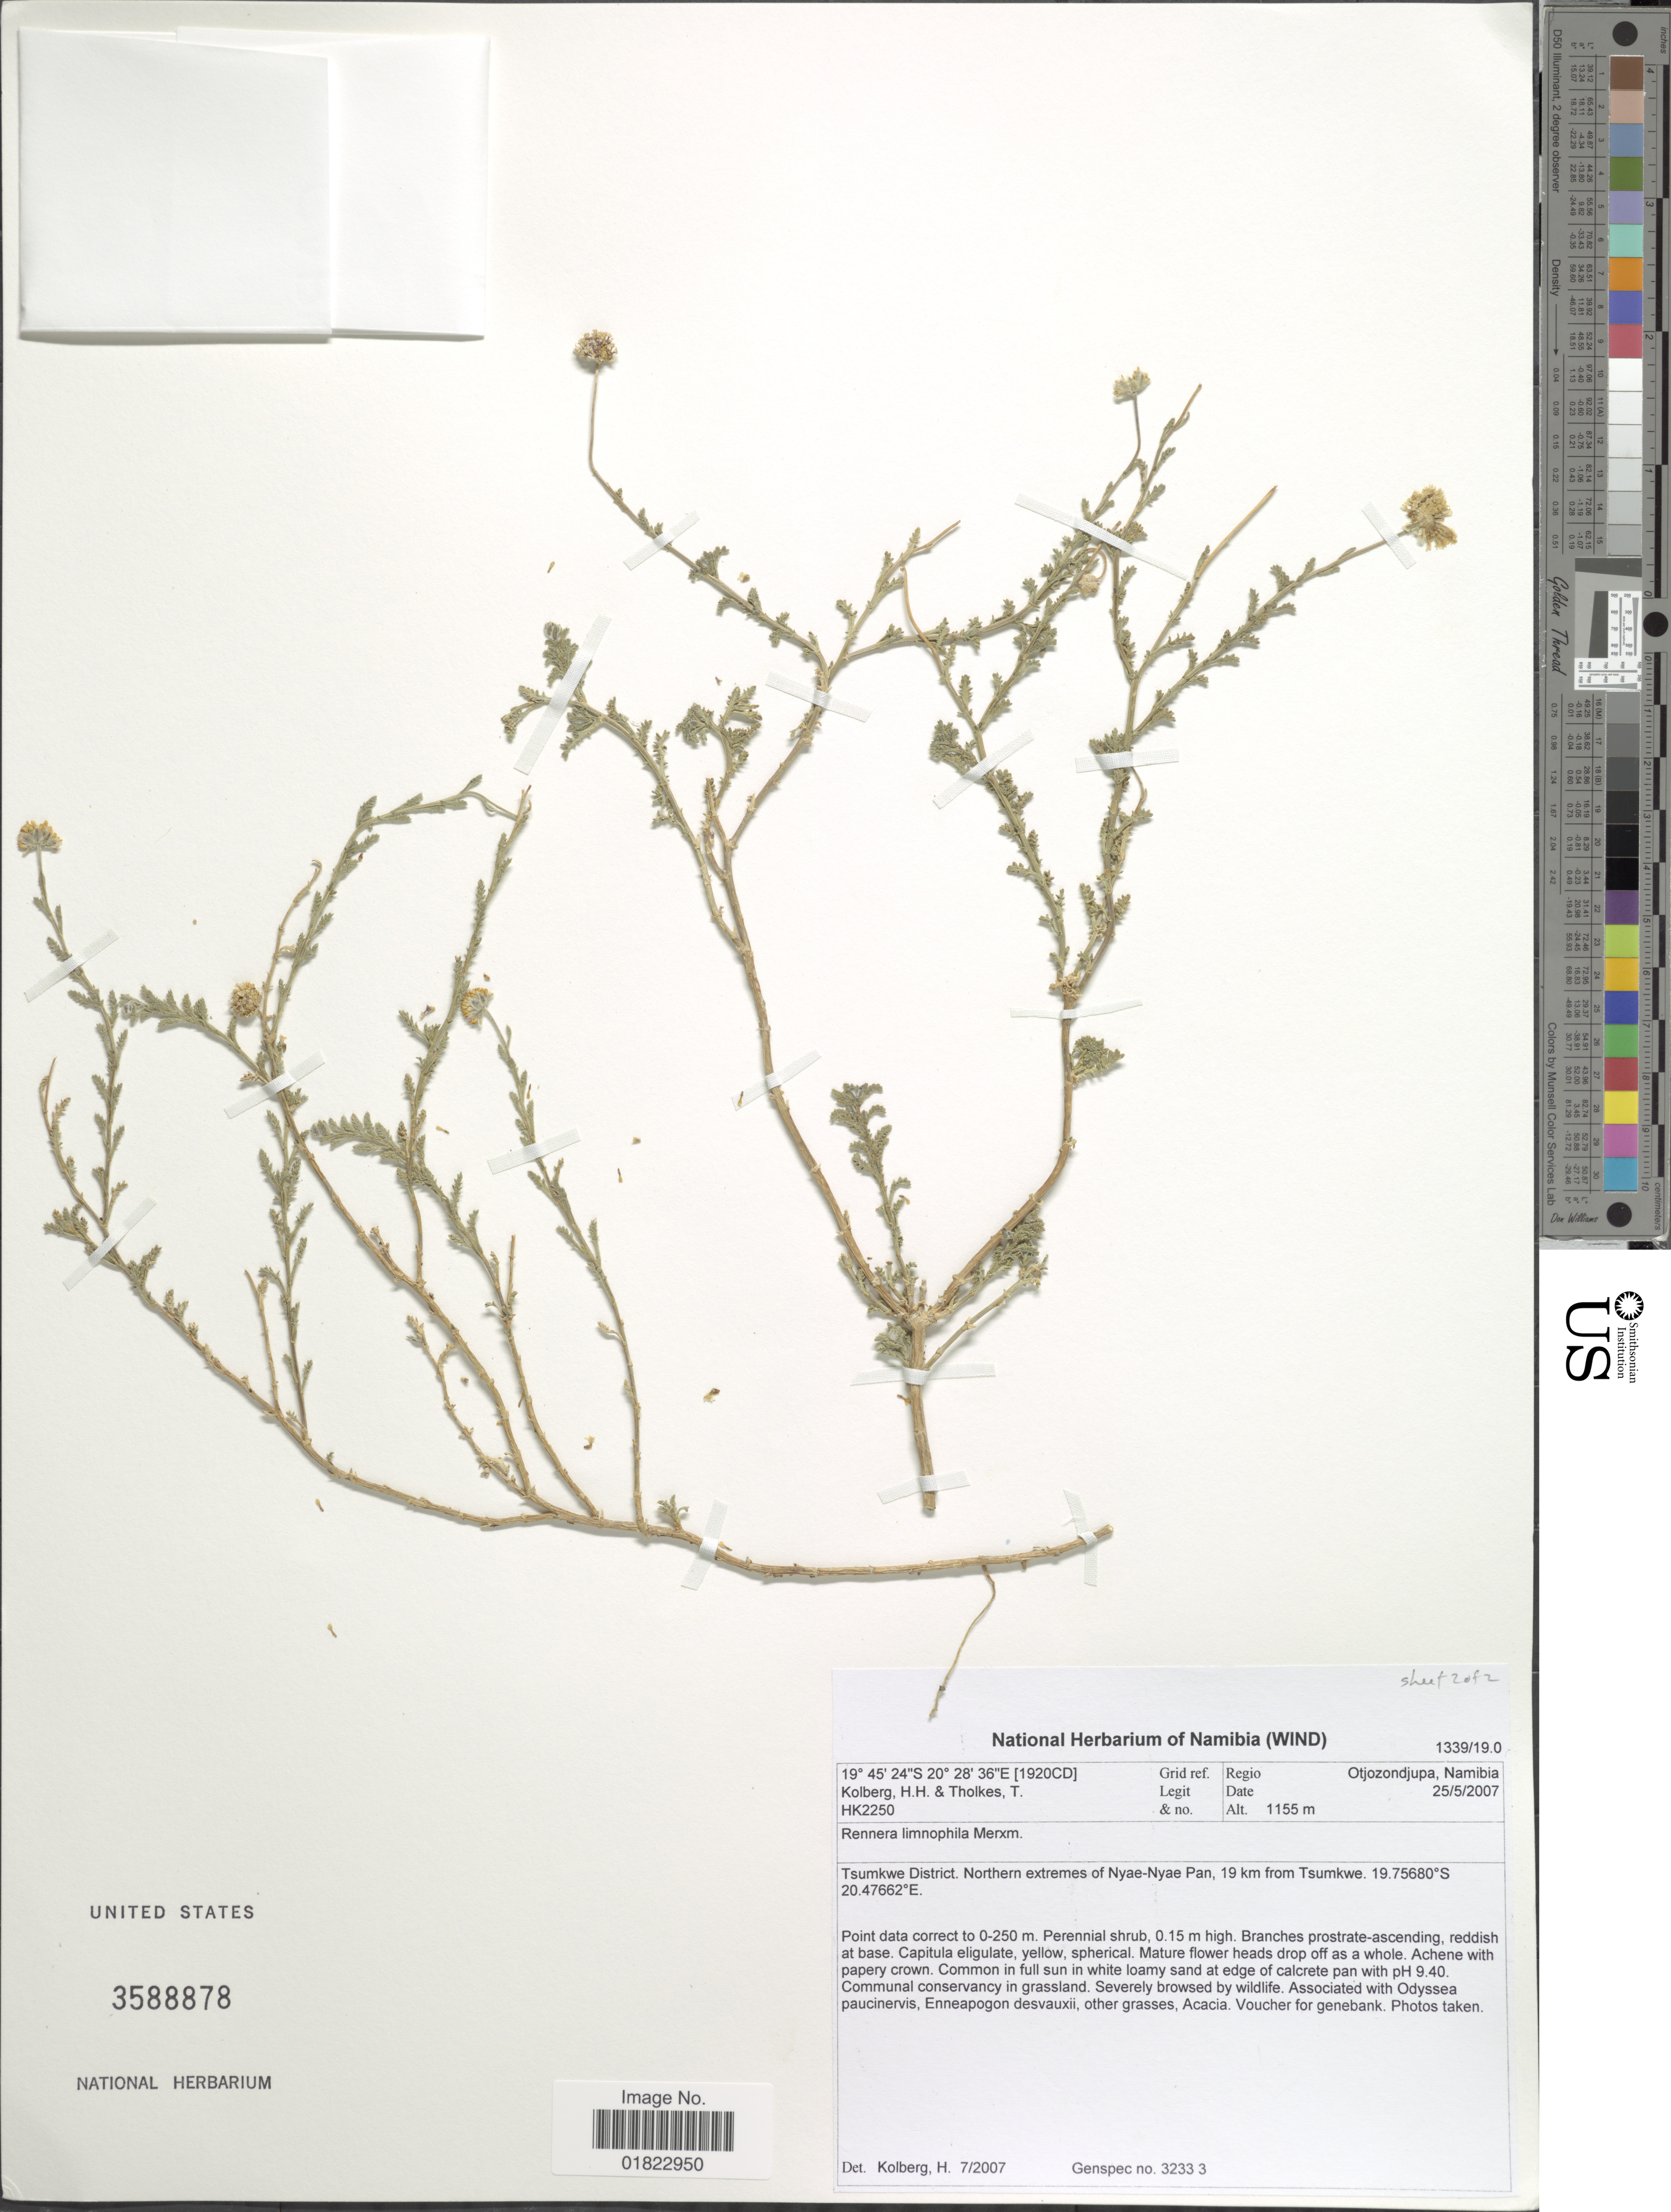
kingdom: Plantae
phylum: Tracheophyta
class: Magnoliopsida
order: Asterales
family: Asteraceae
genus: Rennera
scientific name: Rennera limnophila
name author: Merxm.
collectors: H. H. Kolberg & T. Tholkes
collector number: HK2250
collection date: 2007-05-25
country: Namibia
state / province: Otjozondjupa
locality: Tsumkwe District, Northern extremes of Nyae-Nyae Pan, 19 km from Tsumkwe.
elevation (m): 1155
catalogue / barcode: US 3588878